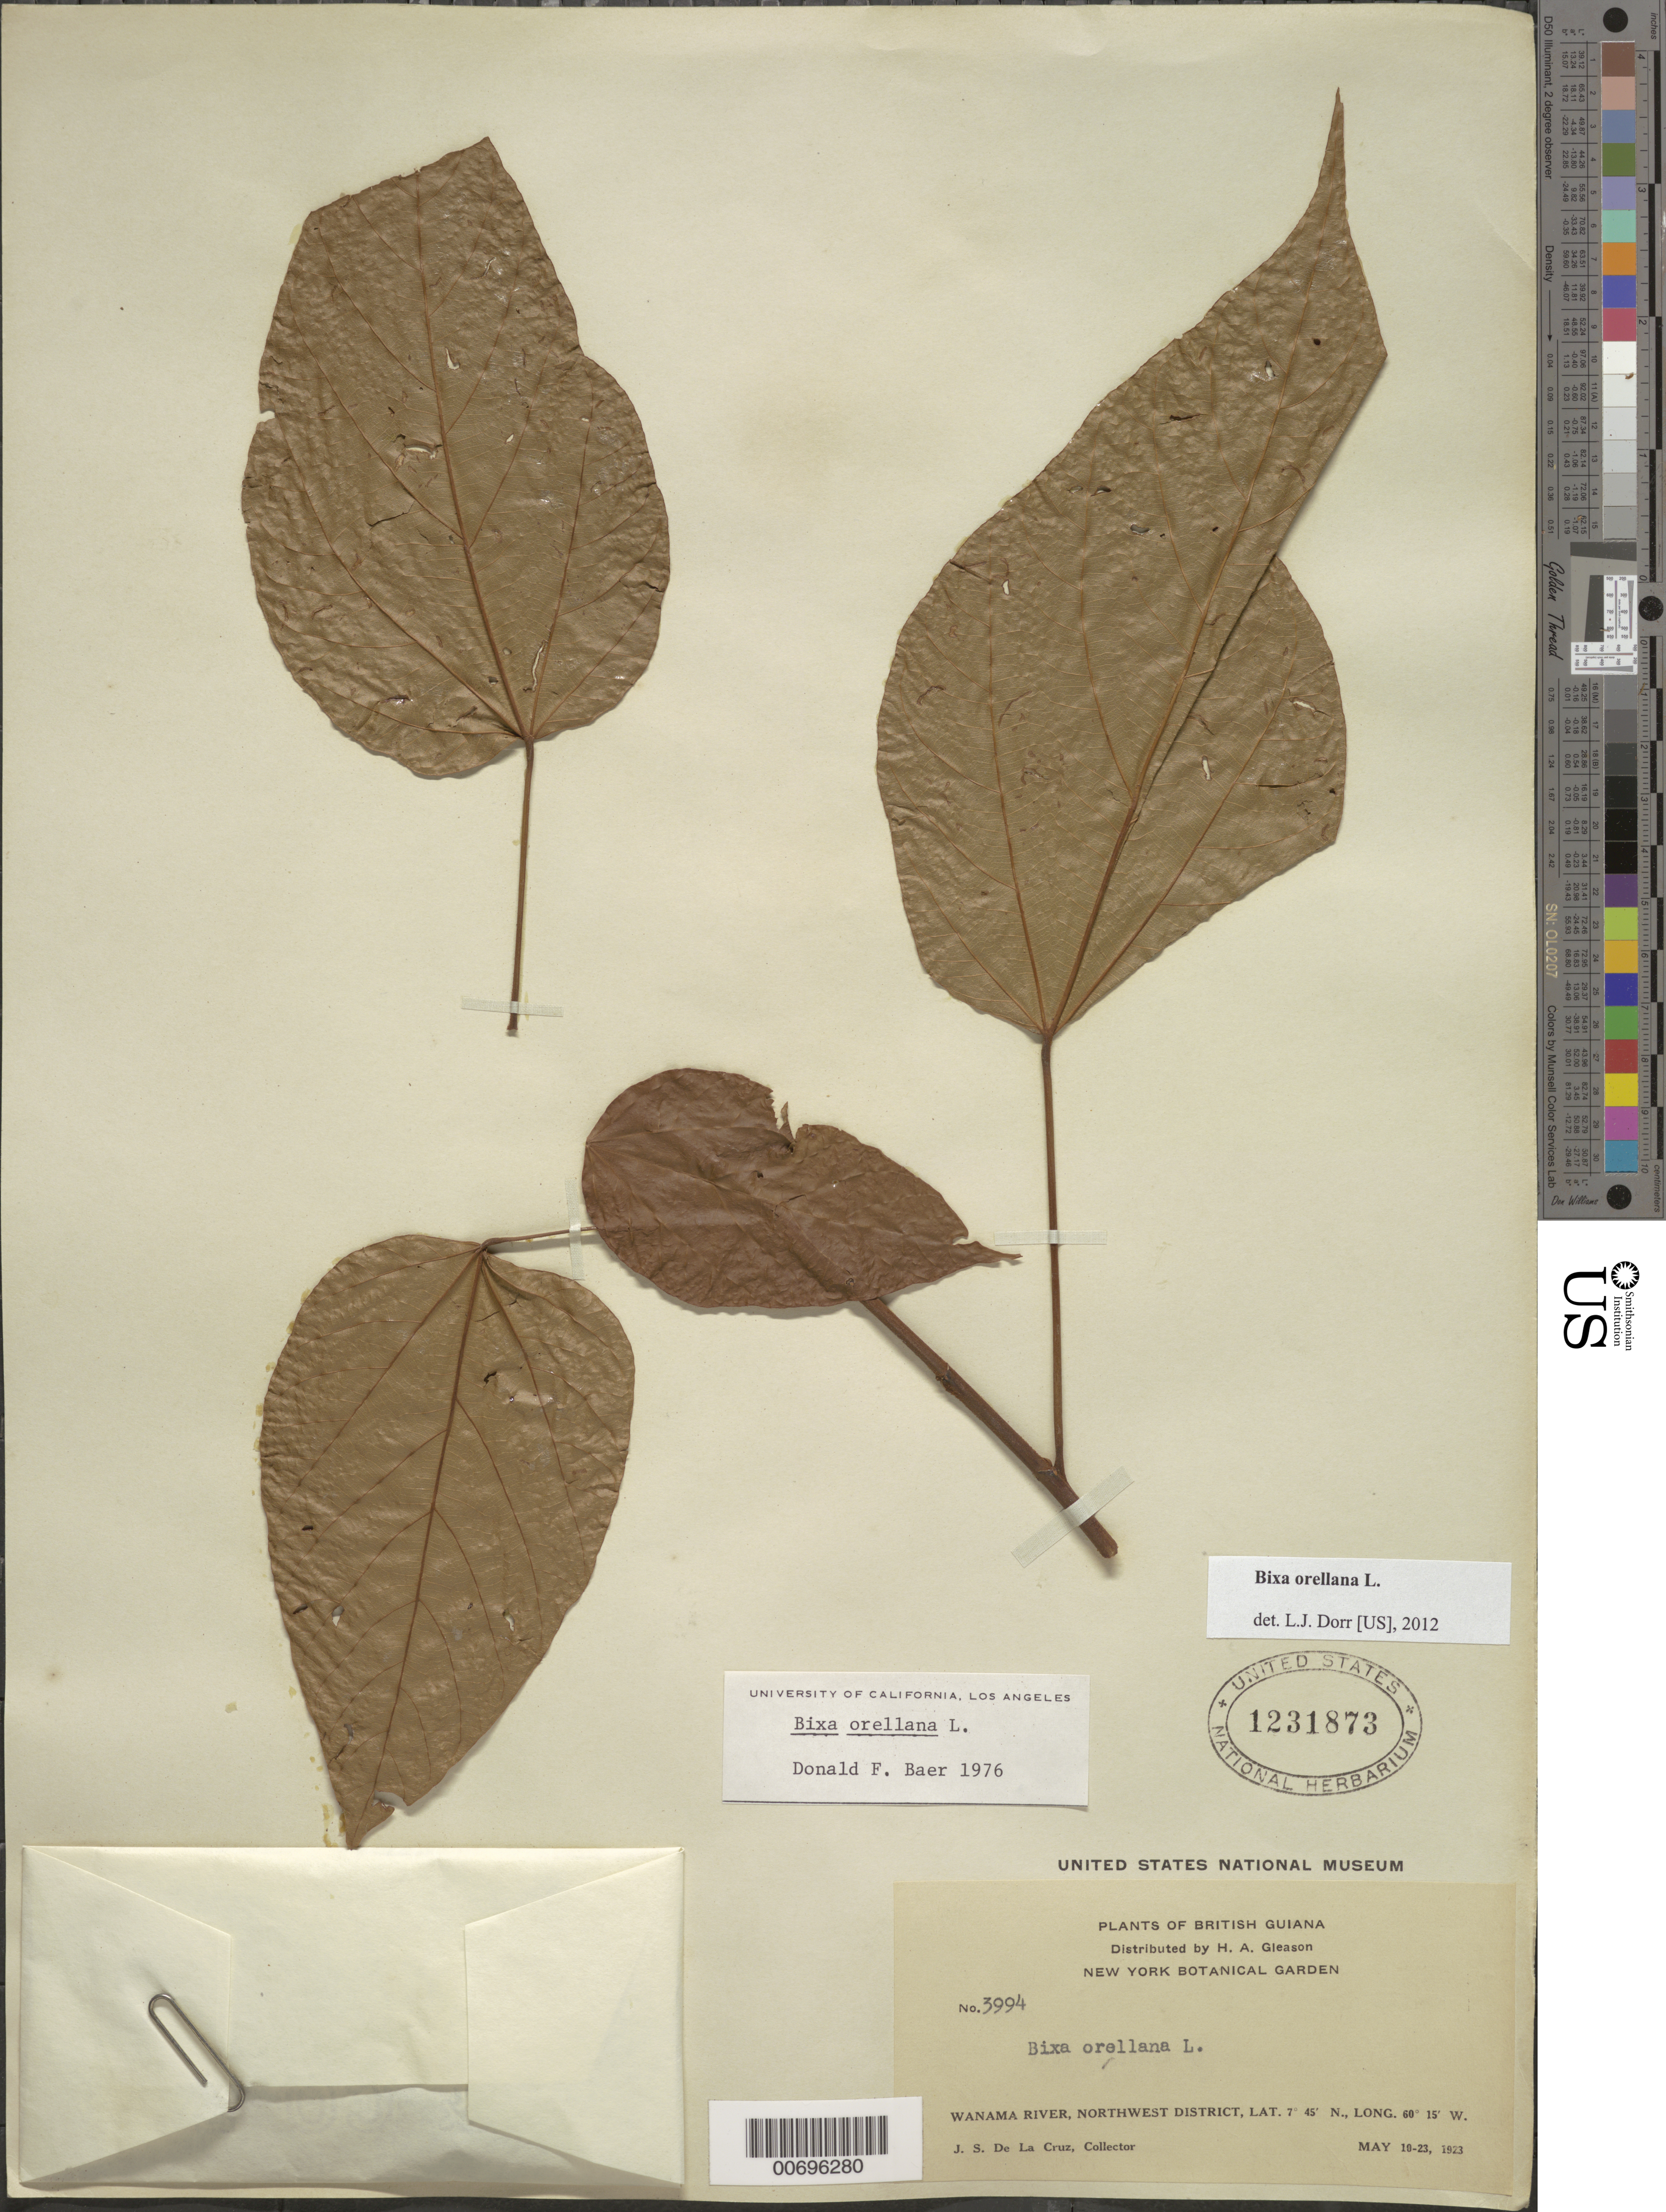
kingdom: Plantae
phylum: Tracheophyta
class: Magnoliopsida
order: Malvales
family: Bixaceae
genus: Bixa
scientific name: Bixa orellana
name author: L.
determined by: Baer, D. F.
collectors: J. S. de la Cruz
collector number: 3994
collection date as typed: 10-May-23 to 23-May-23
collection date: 1923-05-10/1923-05-23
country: Guyana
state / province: Barima-Waini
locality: Wanama R., NW District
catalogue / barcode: US 1231873